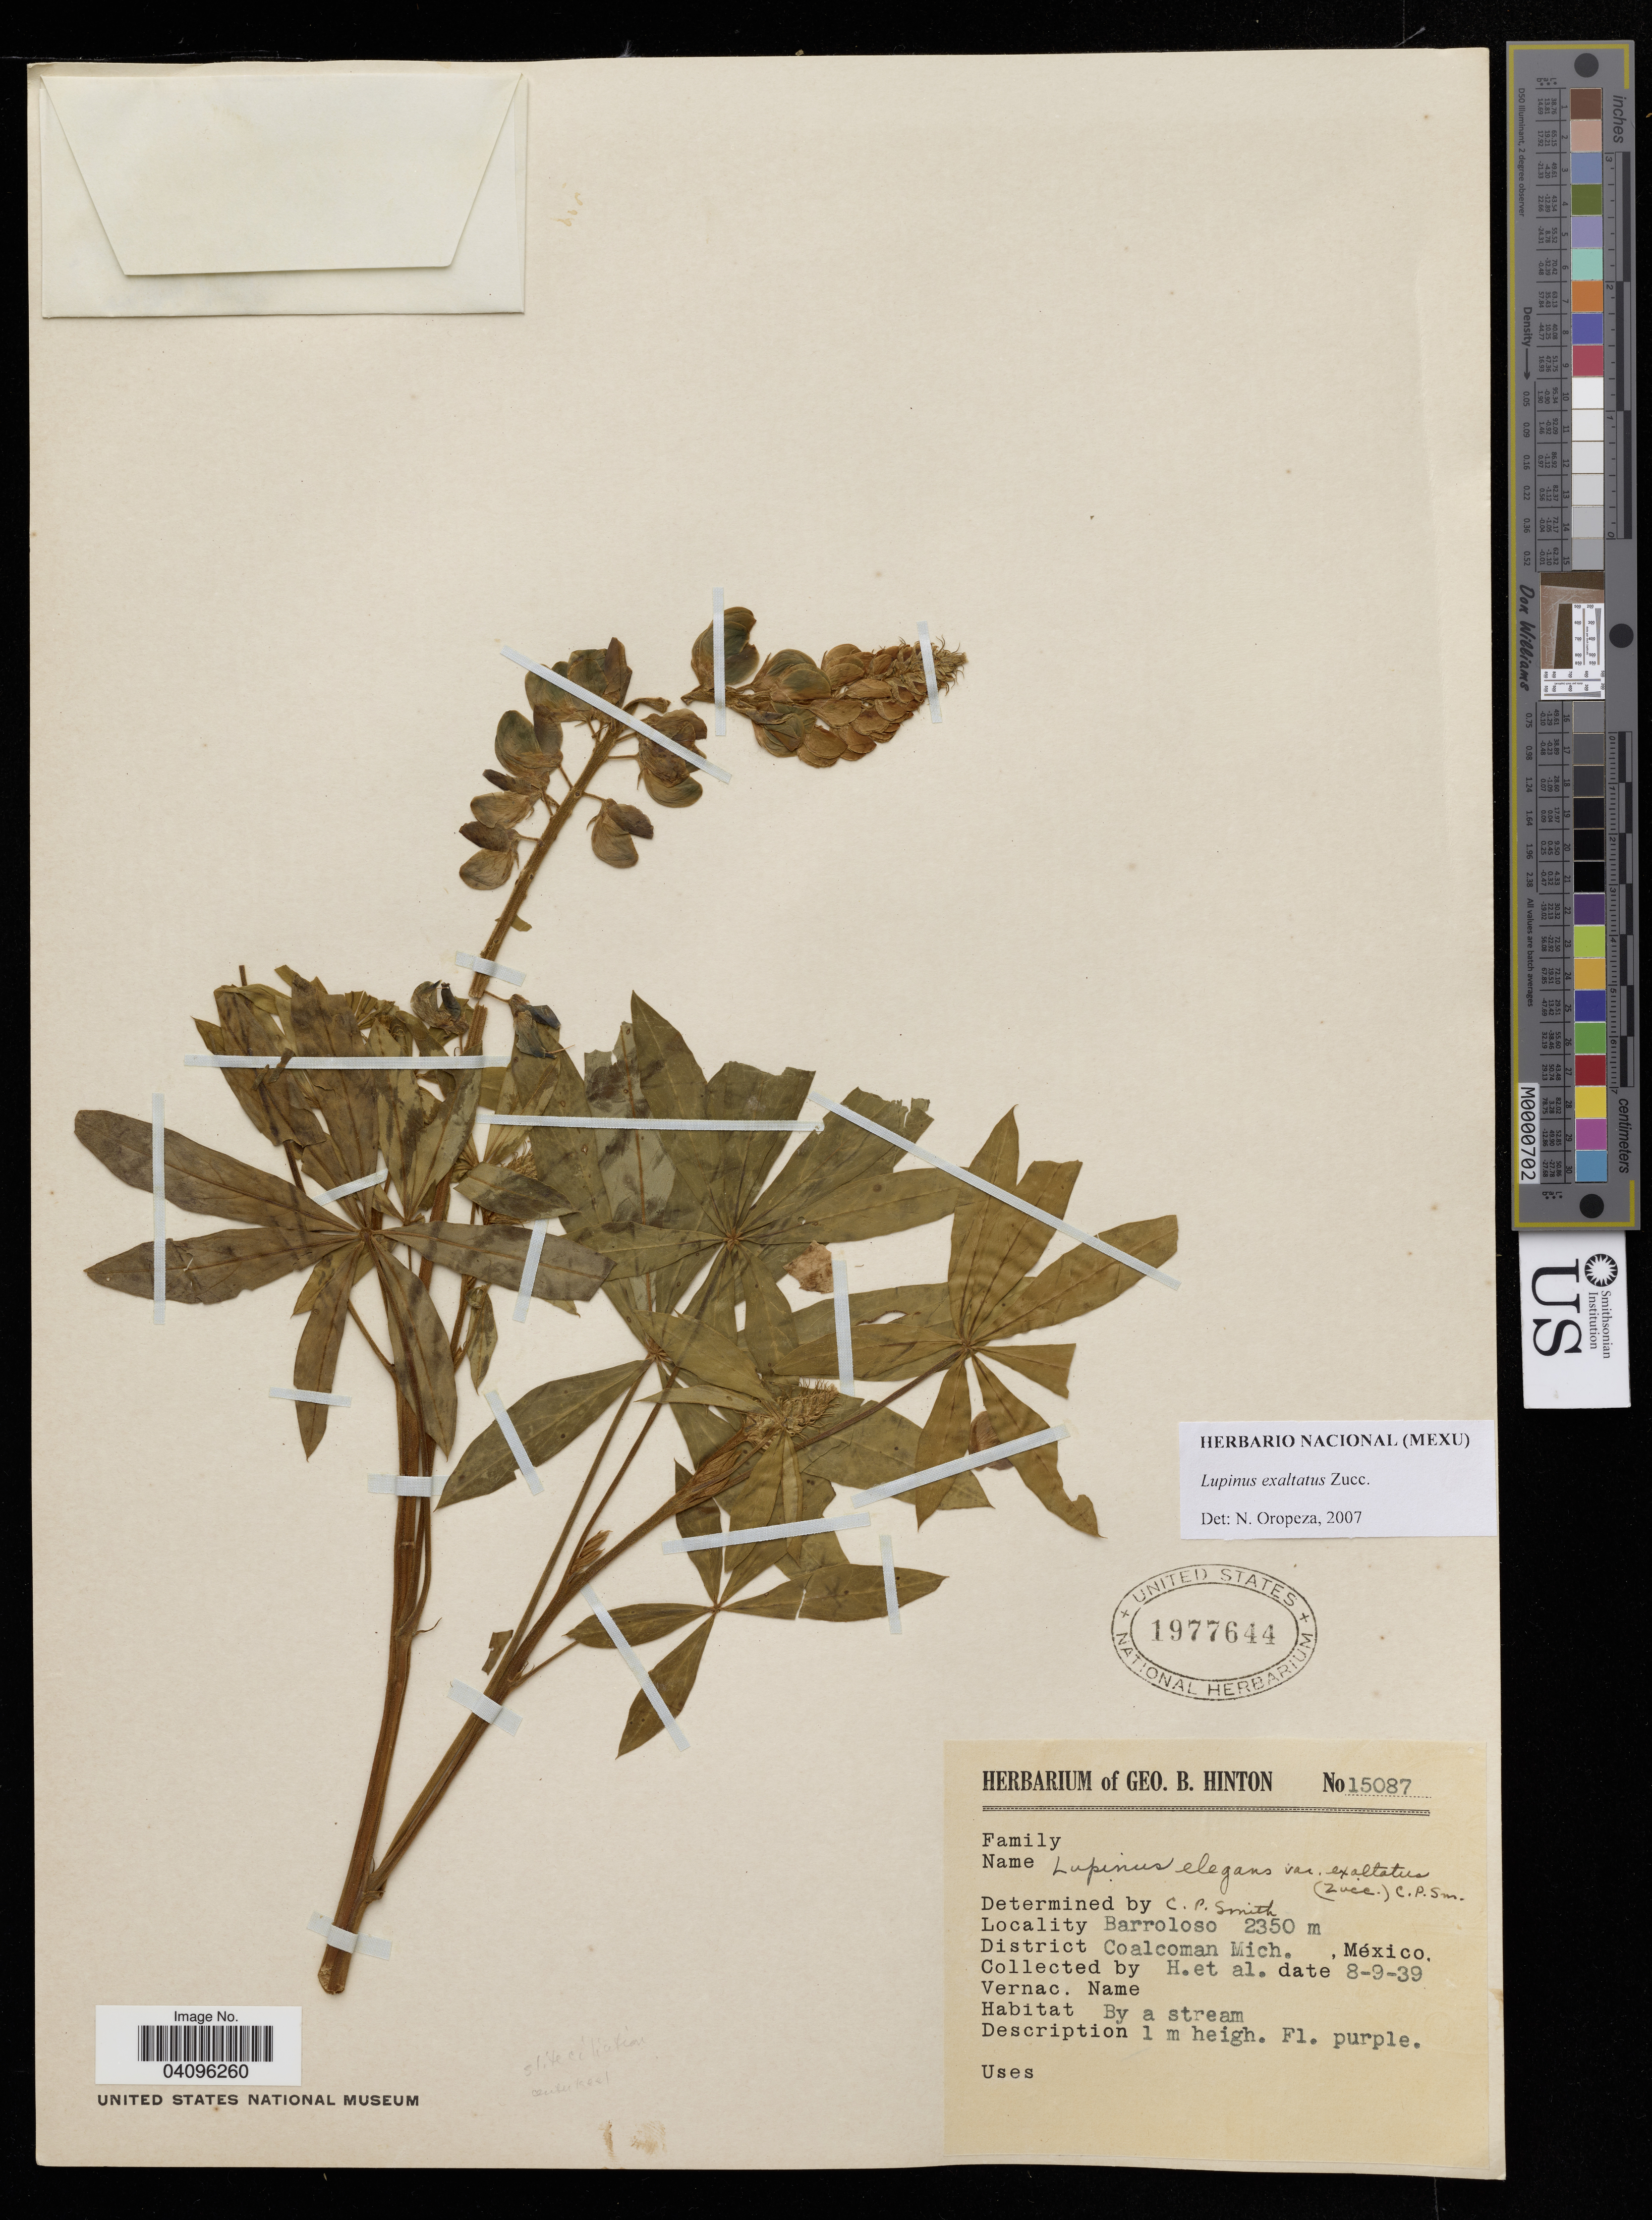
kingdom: Plantae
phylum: Tracheophyta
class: Magnoliopsida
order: Fabales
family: Fabaceae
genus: Lupinus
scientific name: Lupinus exaltatus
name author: Zucc.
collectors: G. B. Hinton & et al.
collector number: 15087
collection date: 1939-09-08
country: Mexico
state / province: Michoacán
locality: Barroloso, Coalcoman.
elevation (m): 2350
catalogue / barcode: US 1977644